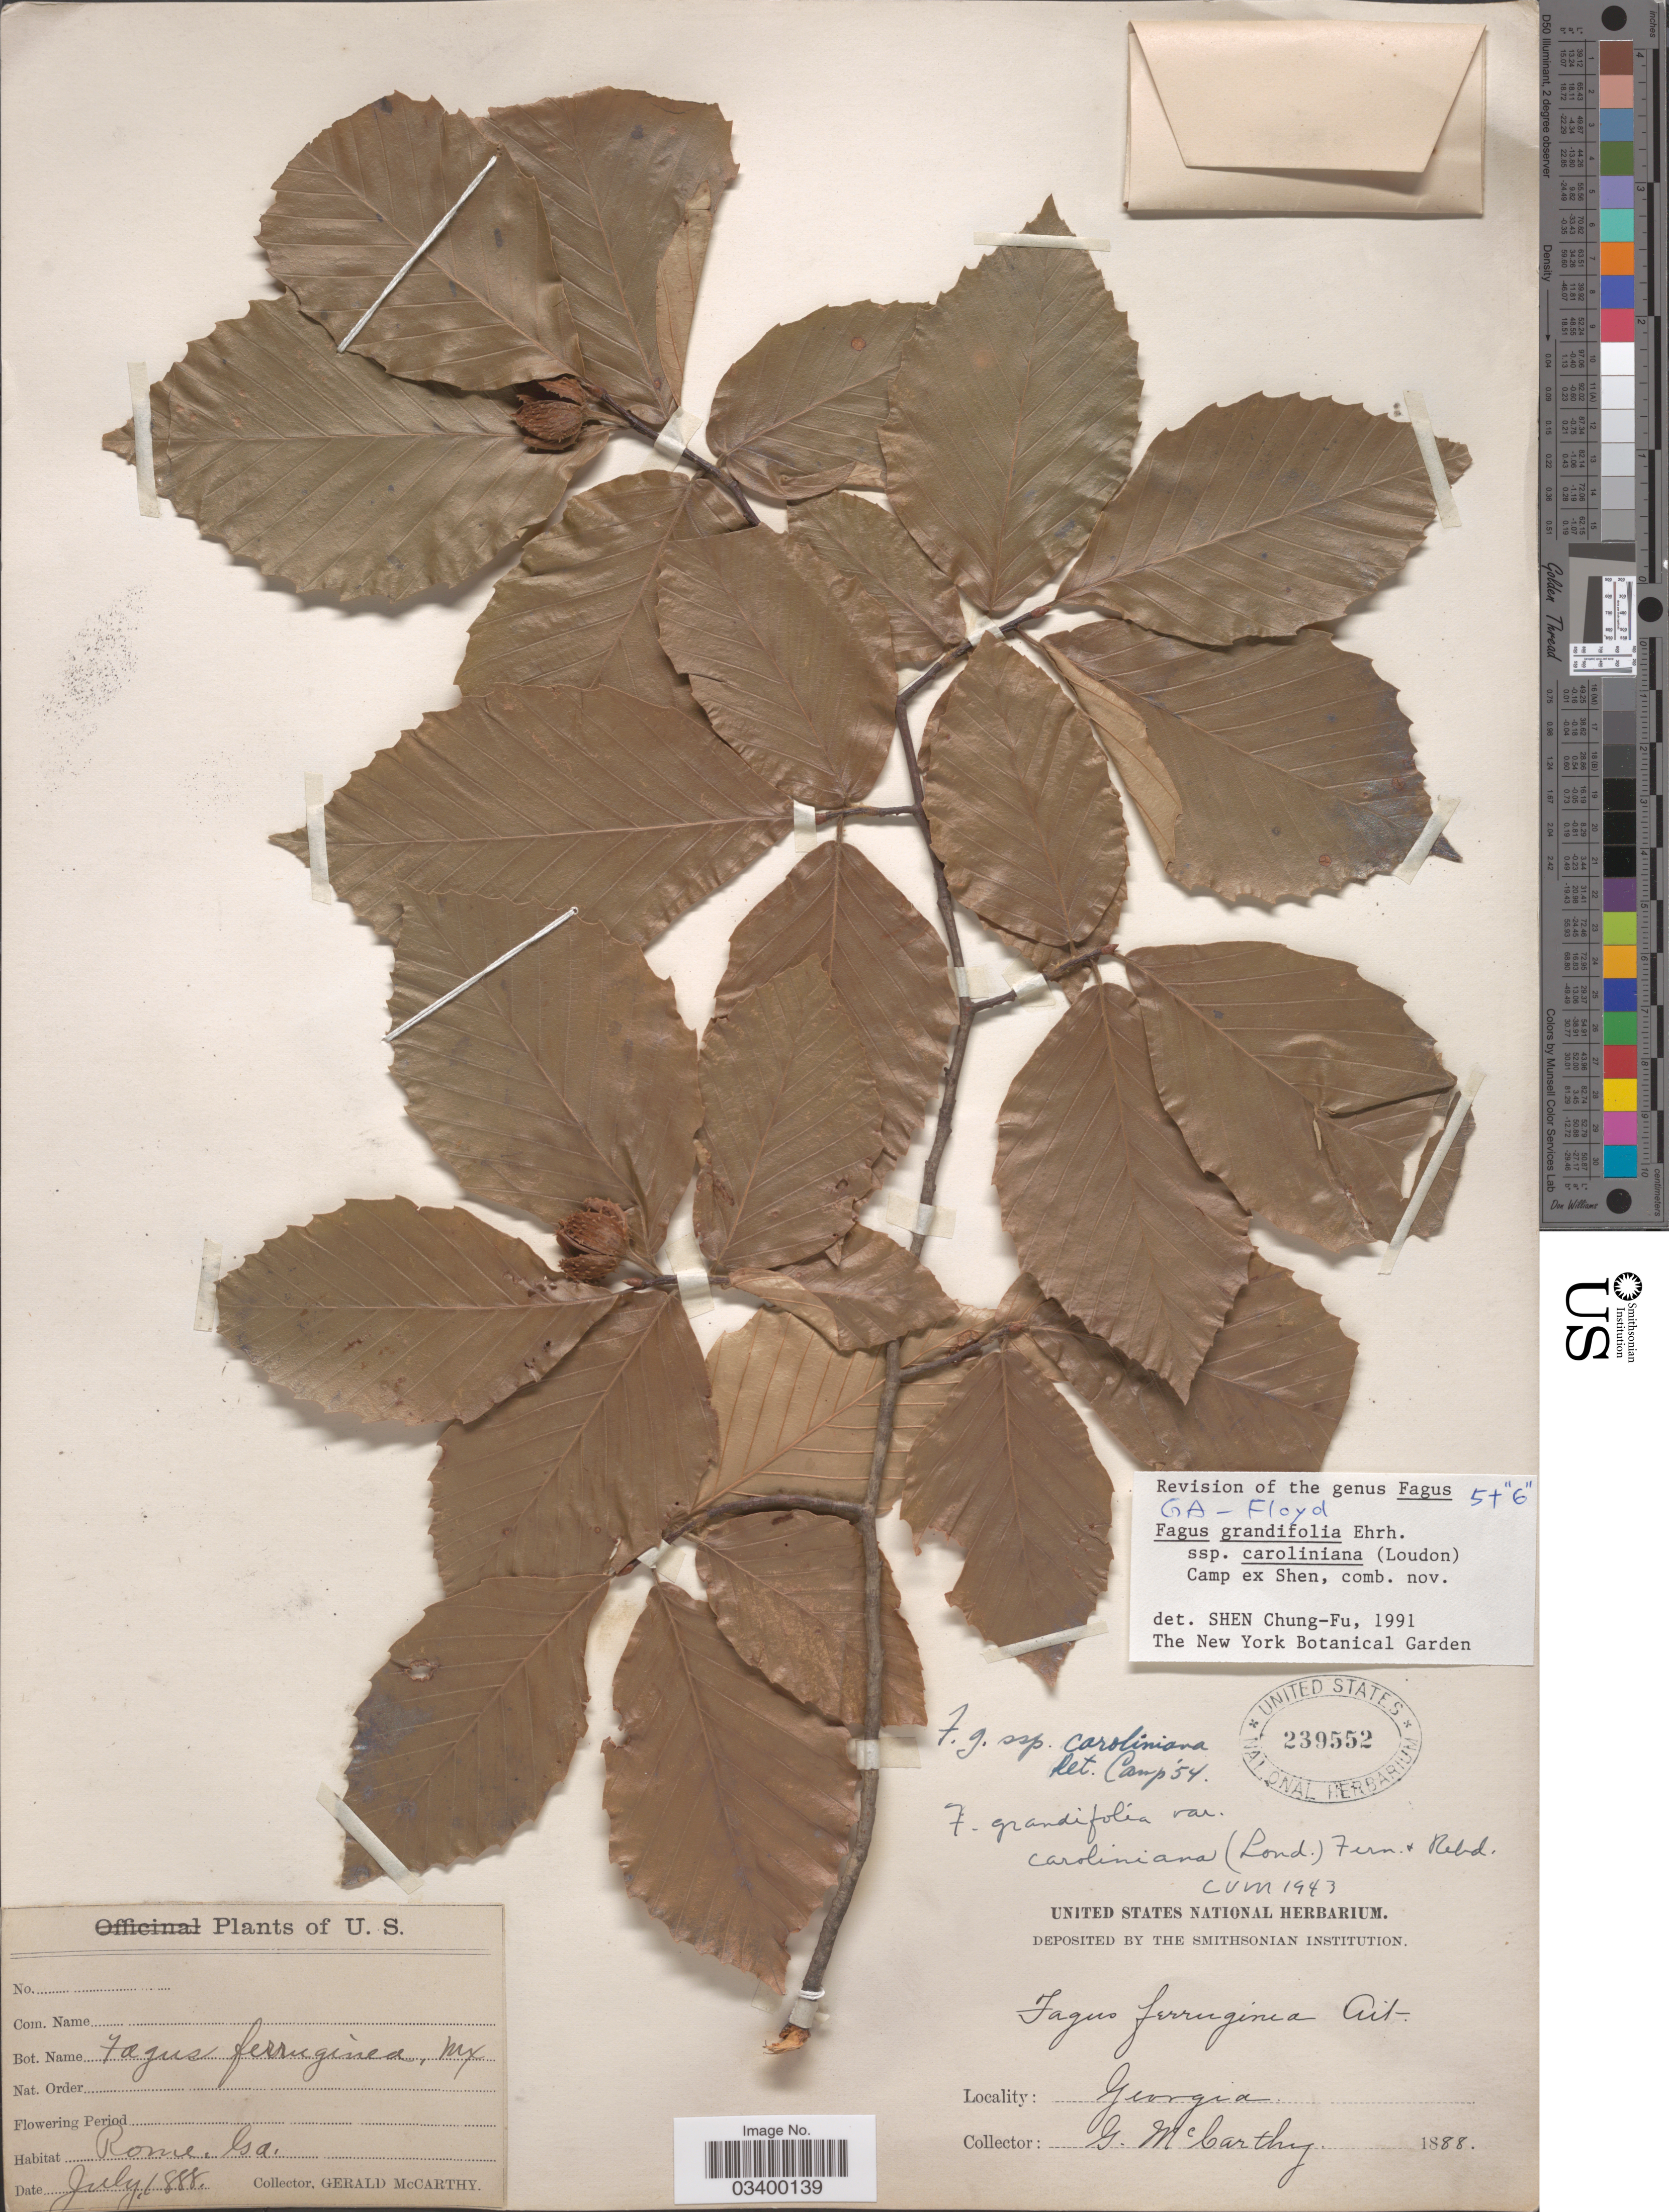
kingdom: Plantae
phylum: Tracheophyta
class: Magnoliopsida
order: Fagales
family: Fagaceae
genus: Fagus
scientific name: Fagus grandifolia subsp. caroliniana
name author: (Loudon) Fernald & Rehder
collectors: G. McCarthy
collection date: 1888-07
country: United States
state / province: Georgia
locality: Rome.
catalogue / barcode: US 239552